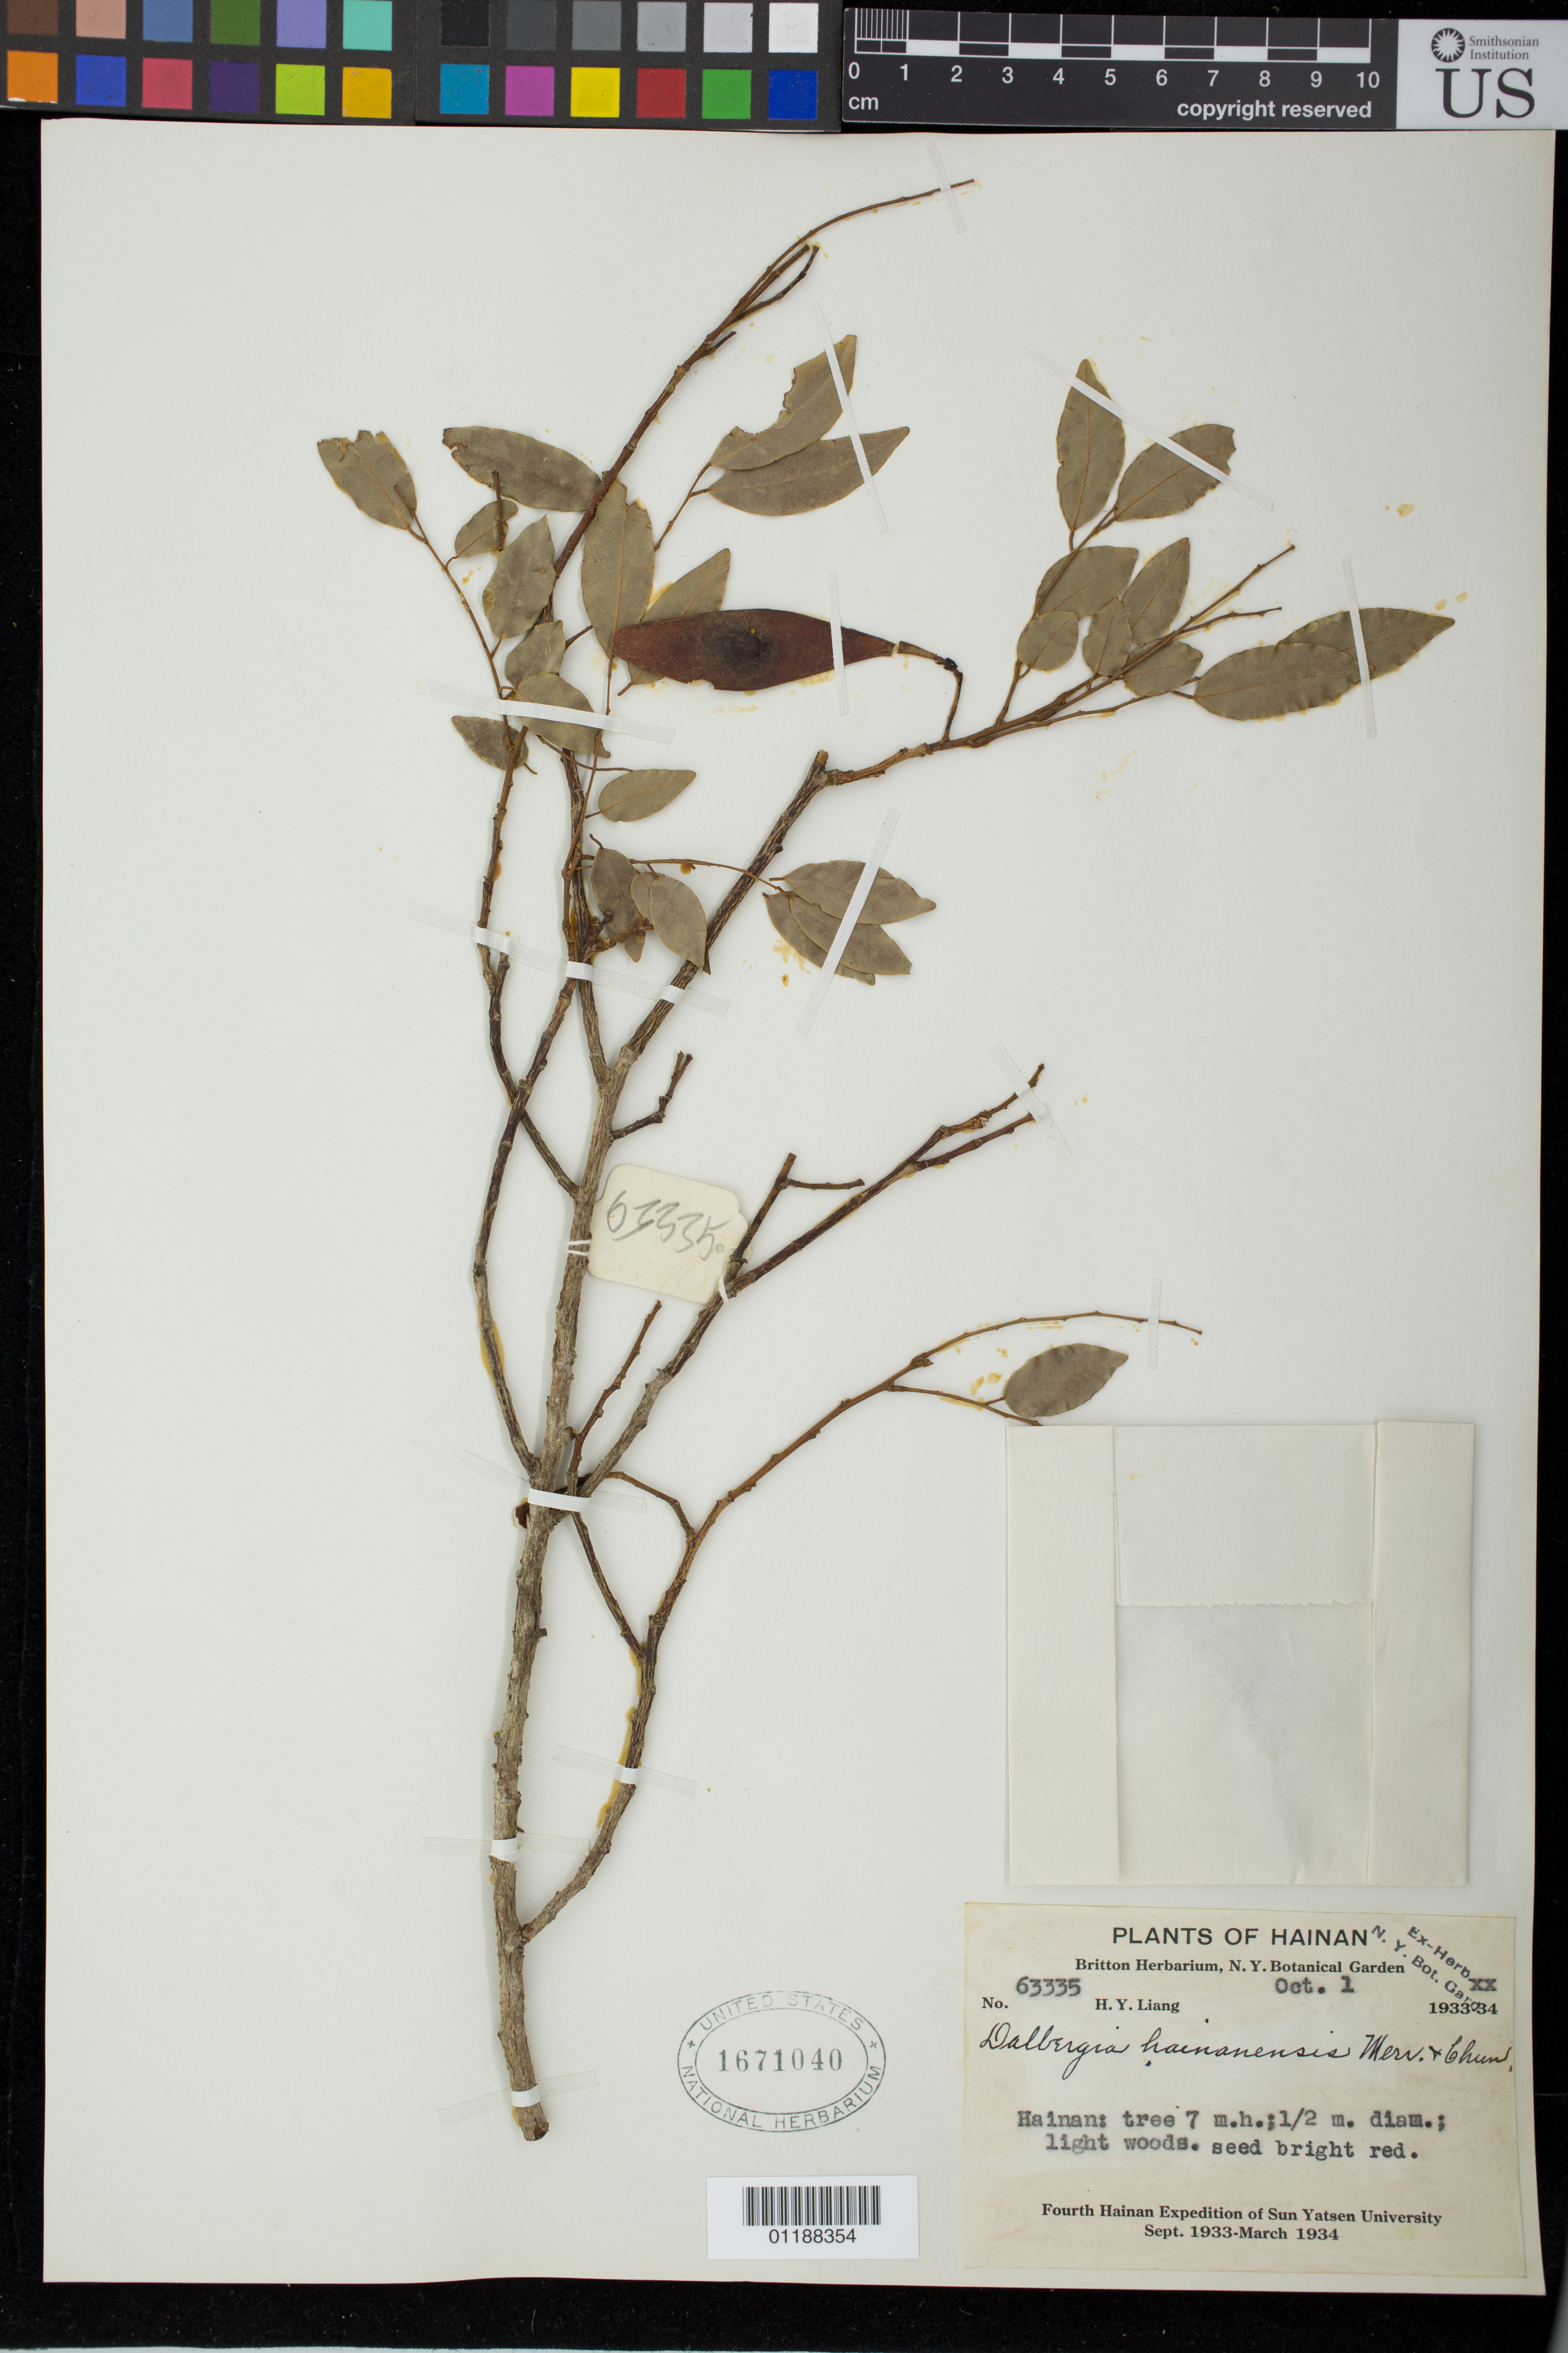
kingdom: Plantae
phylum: Tracheophyta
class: Magnoliopsida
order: Fabales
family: Fabaceae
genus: Dalbergia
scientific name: Dalbergia hainanensis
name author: Merr. & Chun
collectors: H. Y. Liang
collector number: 63335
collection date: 1933-10-01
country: China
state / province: Hainan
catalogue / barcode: US 1671040